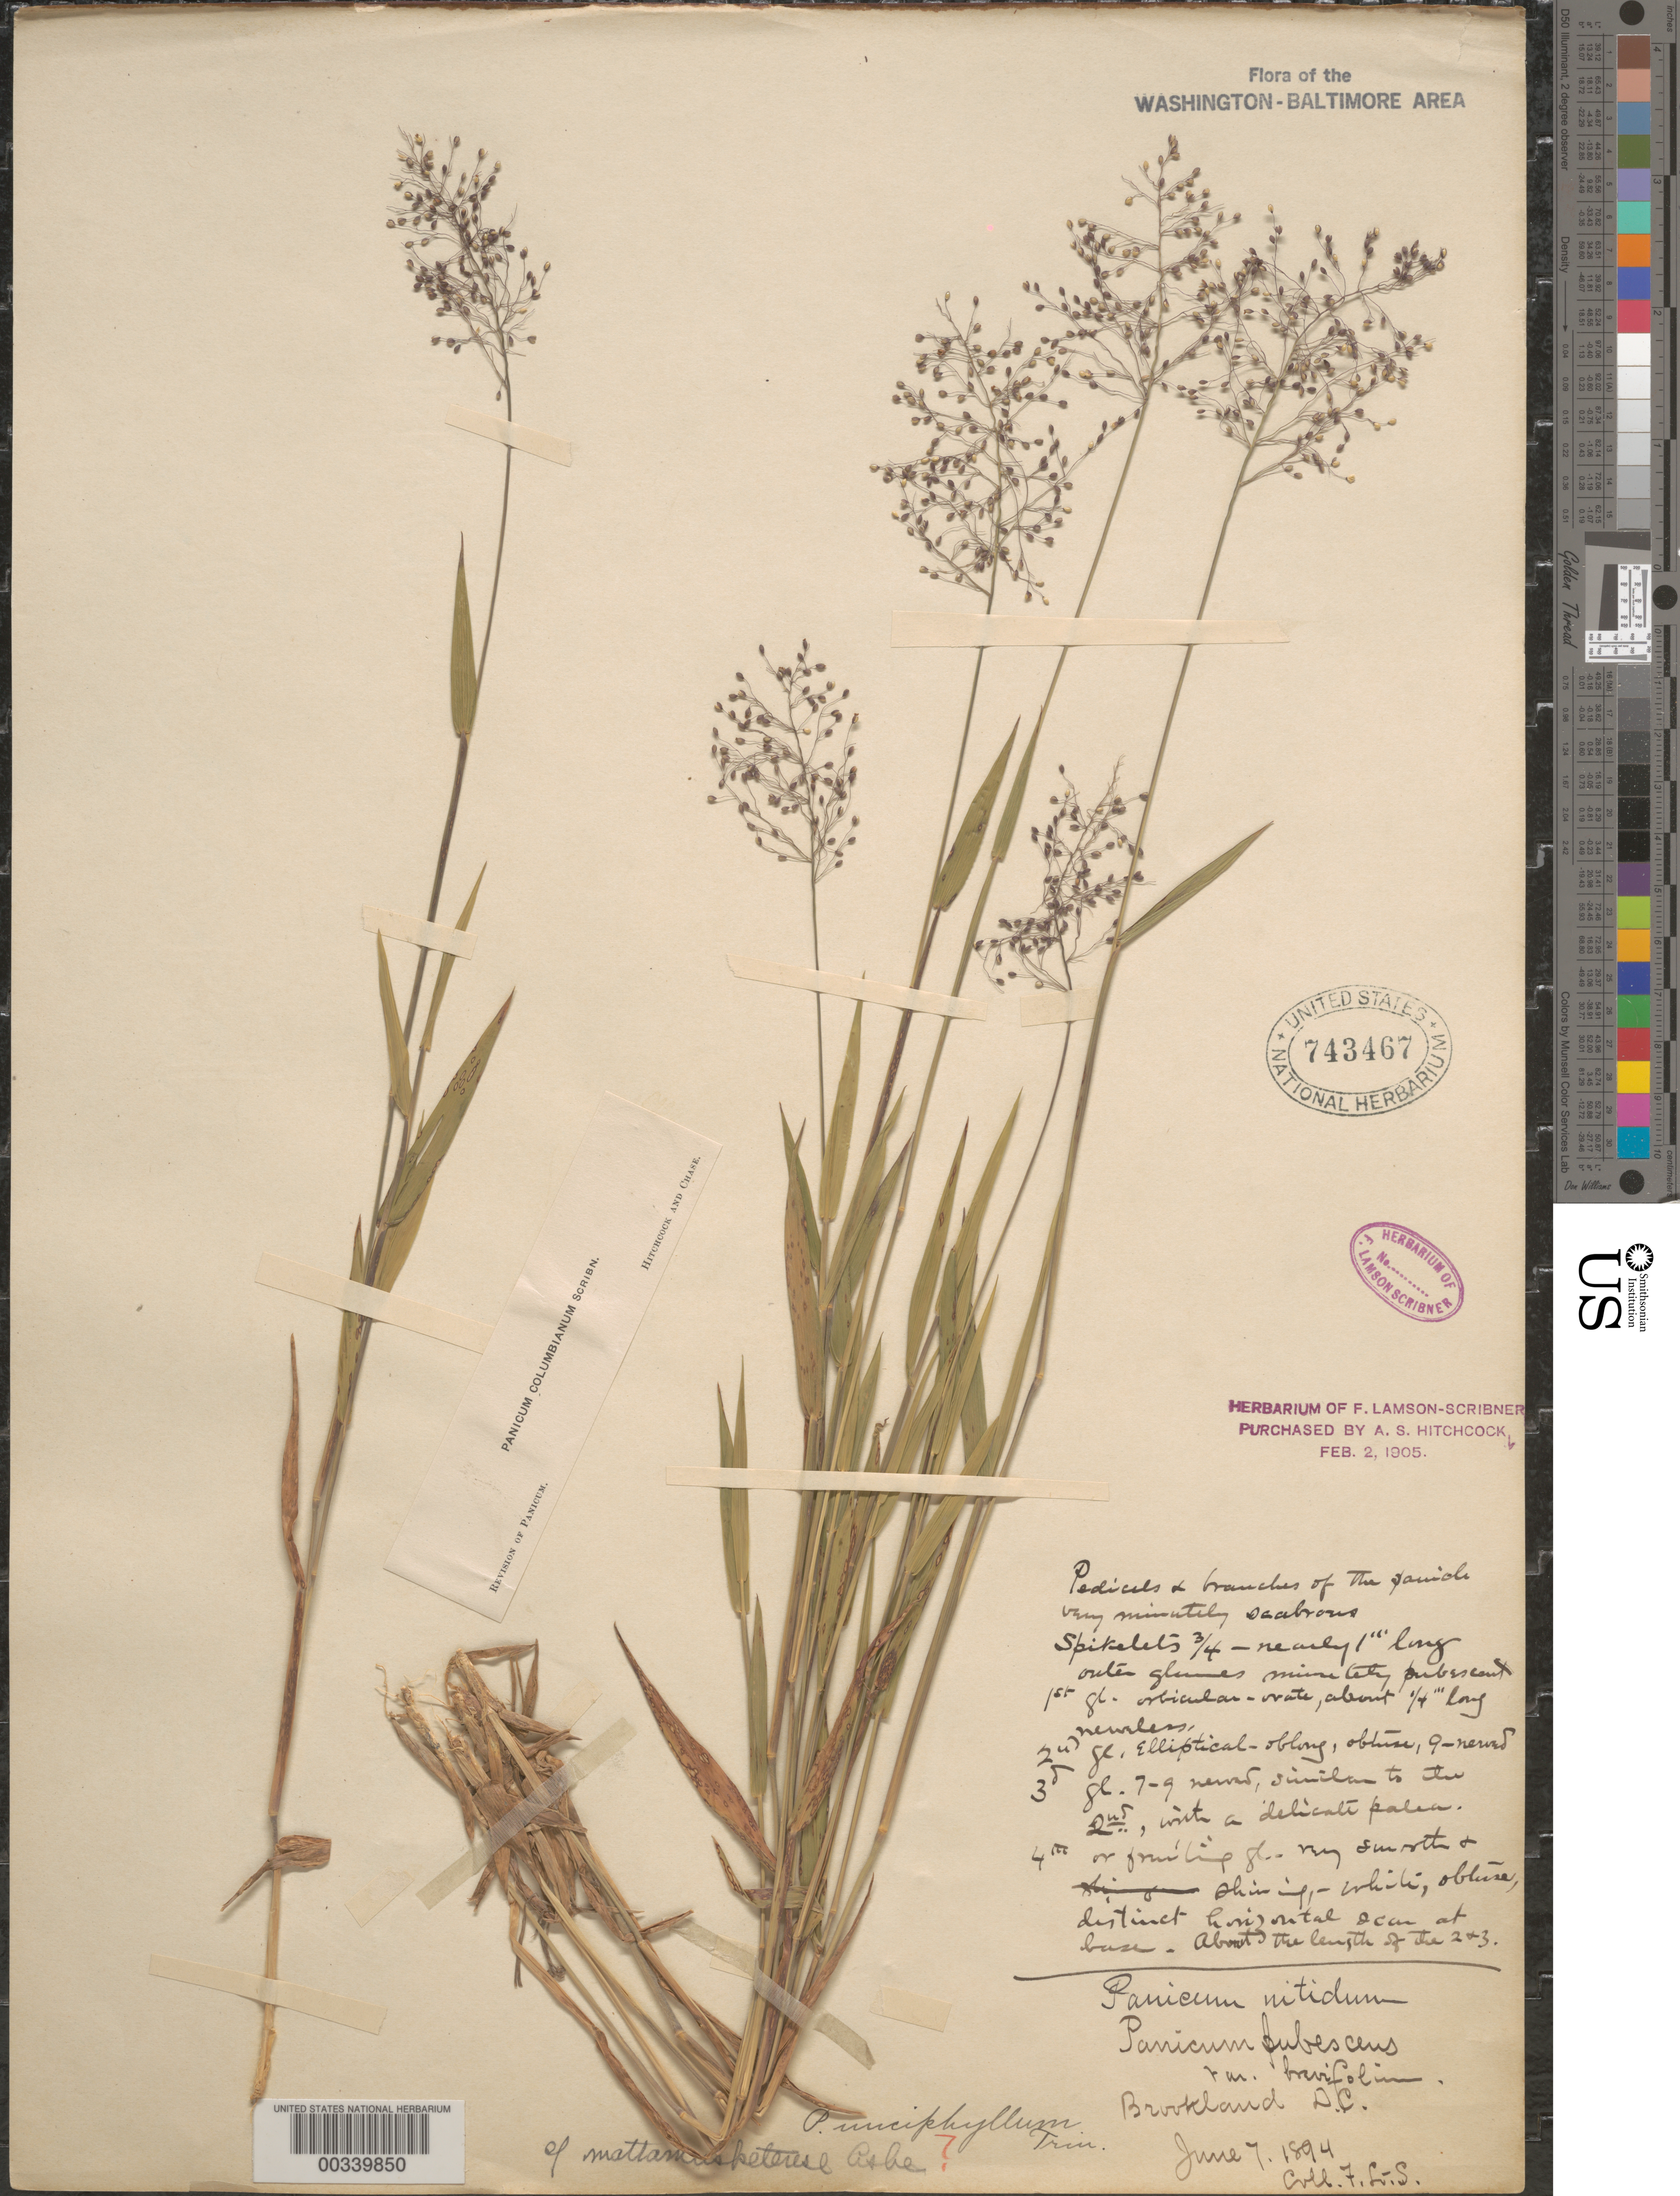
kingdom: Plantae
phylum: Tracheophyta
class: Liliopsida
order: Poales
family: Poaceae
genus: Dichanthelium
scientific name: Dichanthelium sabulorum var. thinium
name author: (Hitchc. & Chase) Gould & C.A. Clark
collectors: F. L. Scribner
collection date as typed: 07 Jun 1894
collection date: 1894-06-07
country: United States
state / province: District of Columbia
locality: Brookland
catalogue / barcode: US 743467